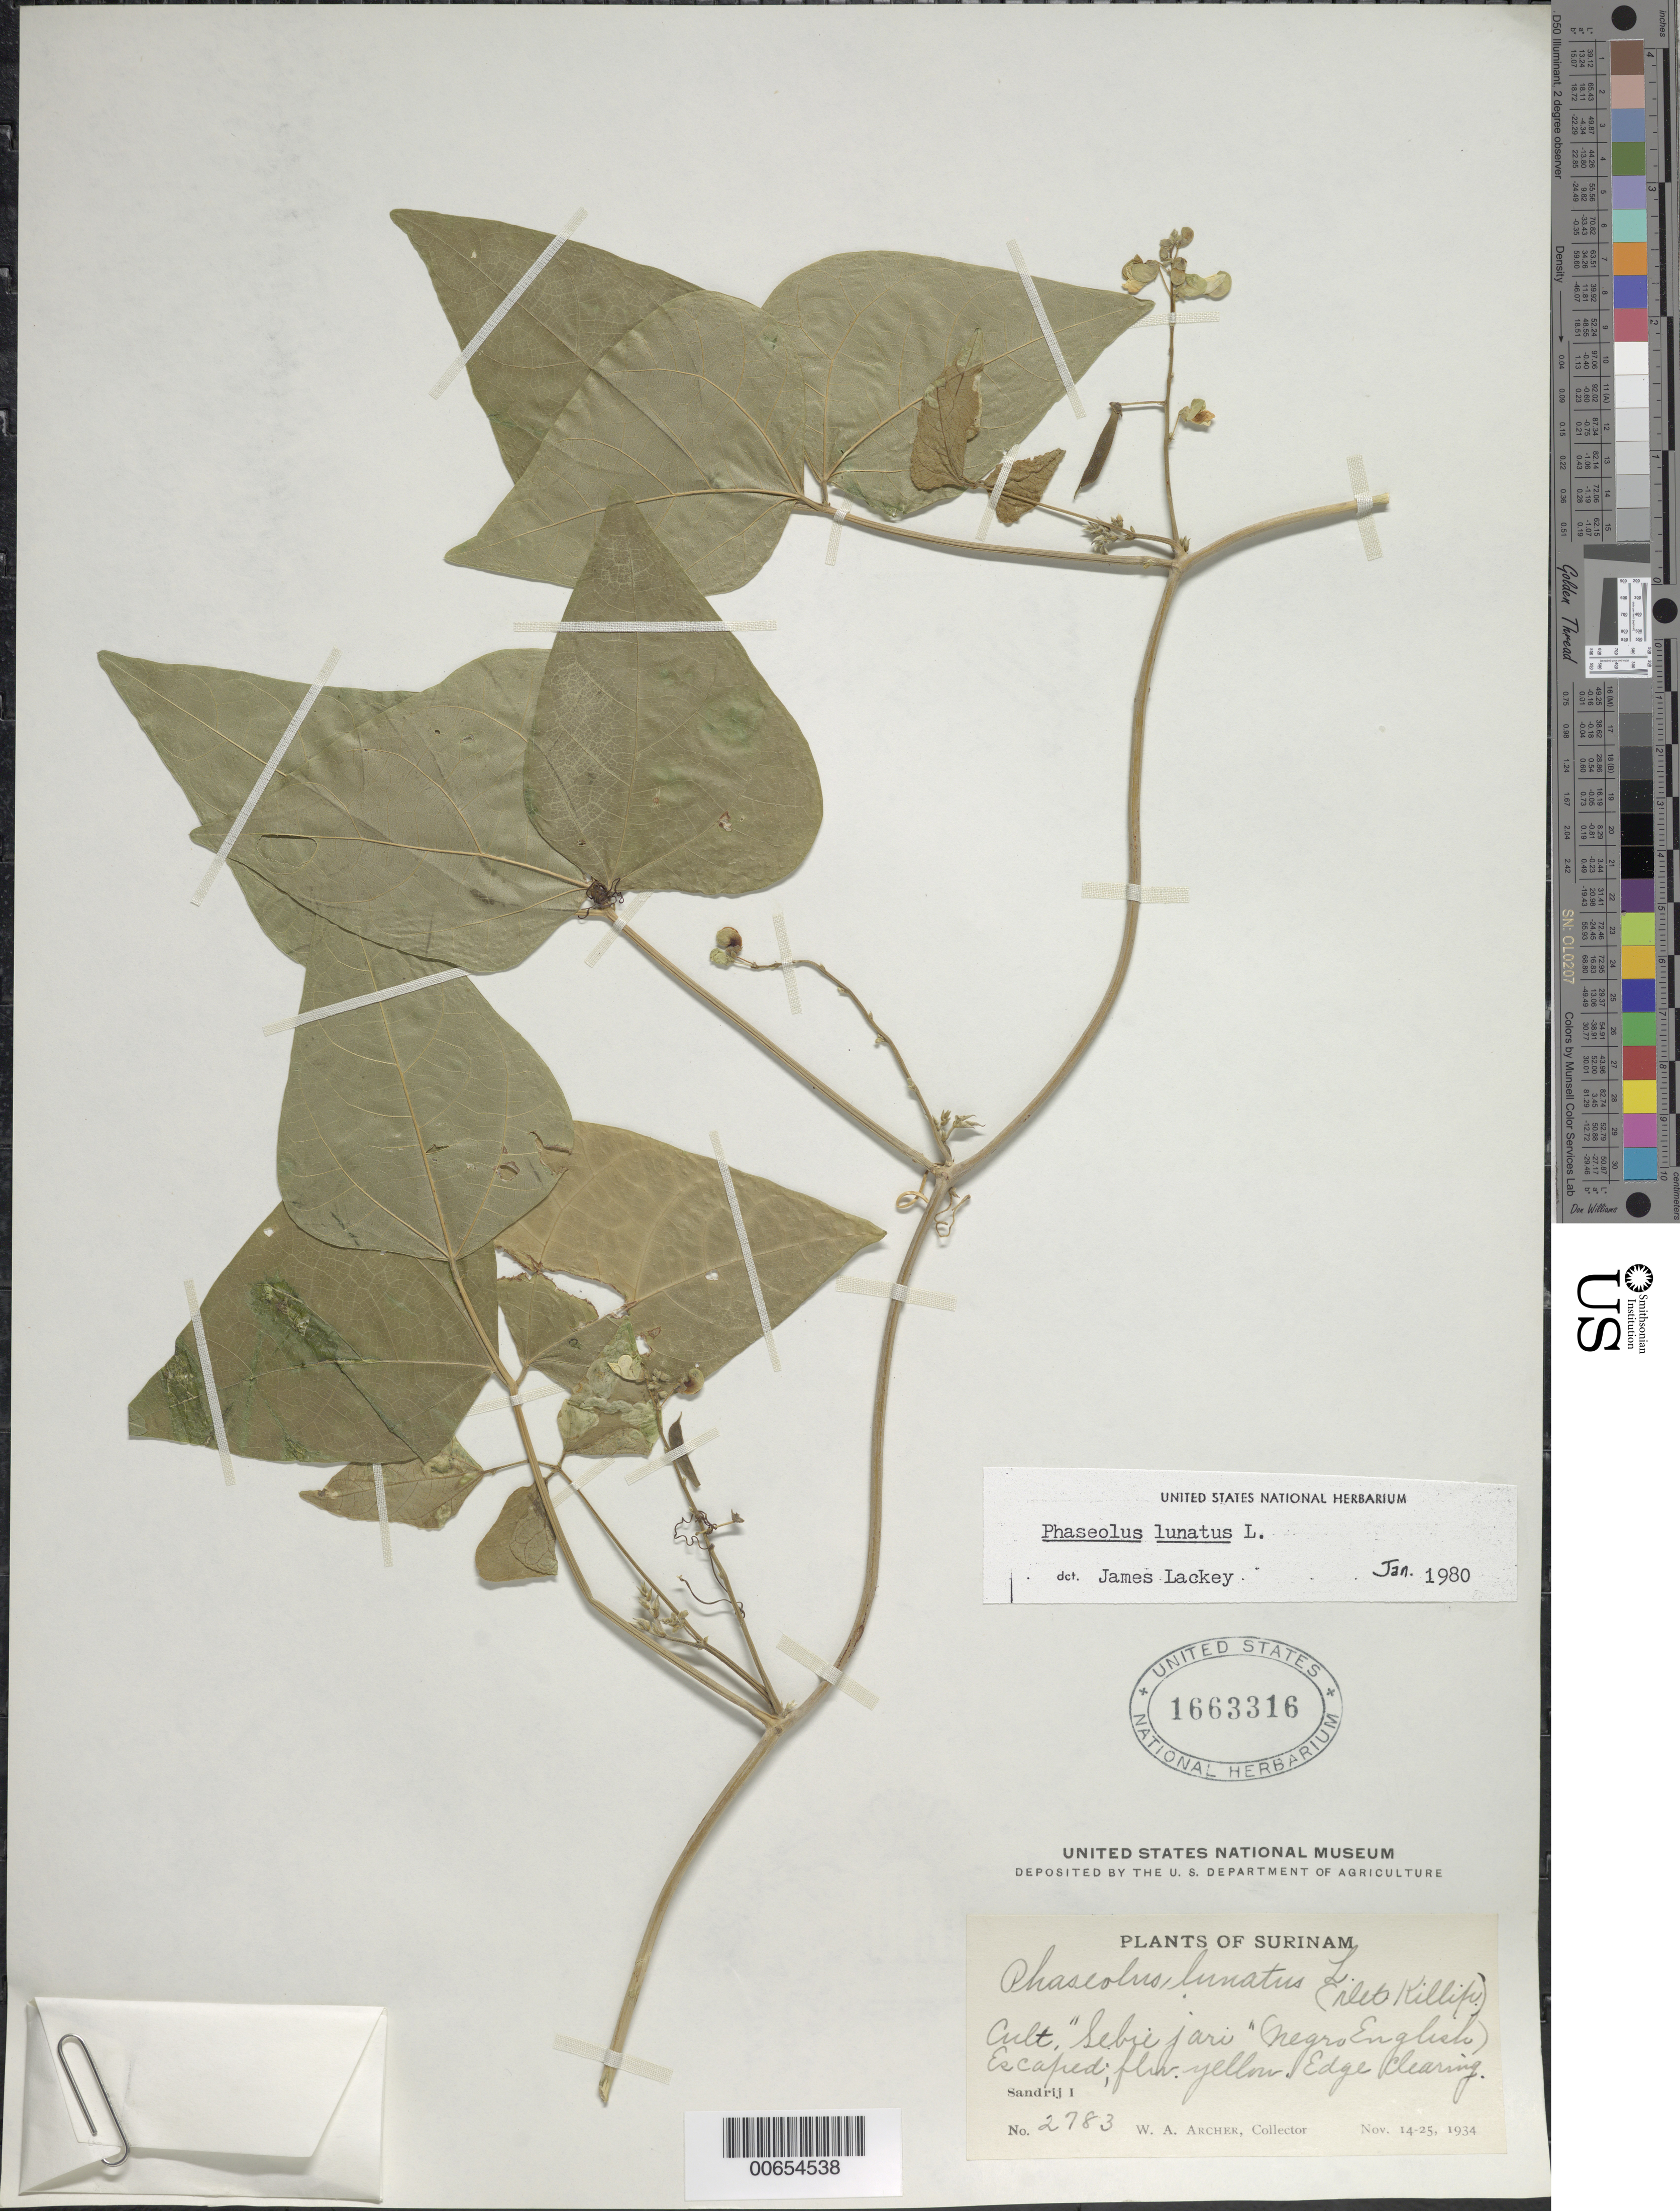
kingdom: Plantae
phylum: Tracheophyta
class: Magnoliopsida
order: Fabales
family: Fabaceae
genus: Phaseolus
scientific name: Phaseolus lunatus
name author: L.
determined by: Lackey, J.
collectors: W. A. Archer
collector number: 2783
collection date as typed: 14-Nov-34 to 25-Nov-34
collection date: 1934-11-14/1934-11-25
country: Suriname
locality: Zanderij I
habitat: Edge of clearing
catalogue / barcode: US 1663316